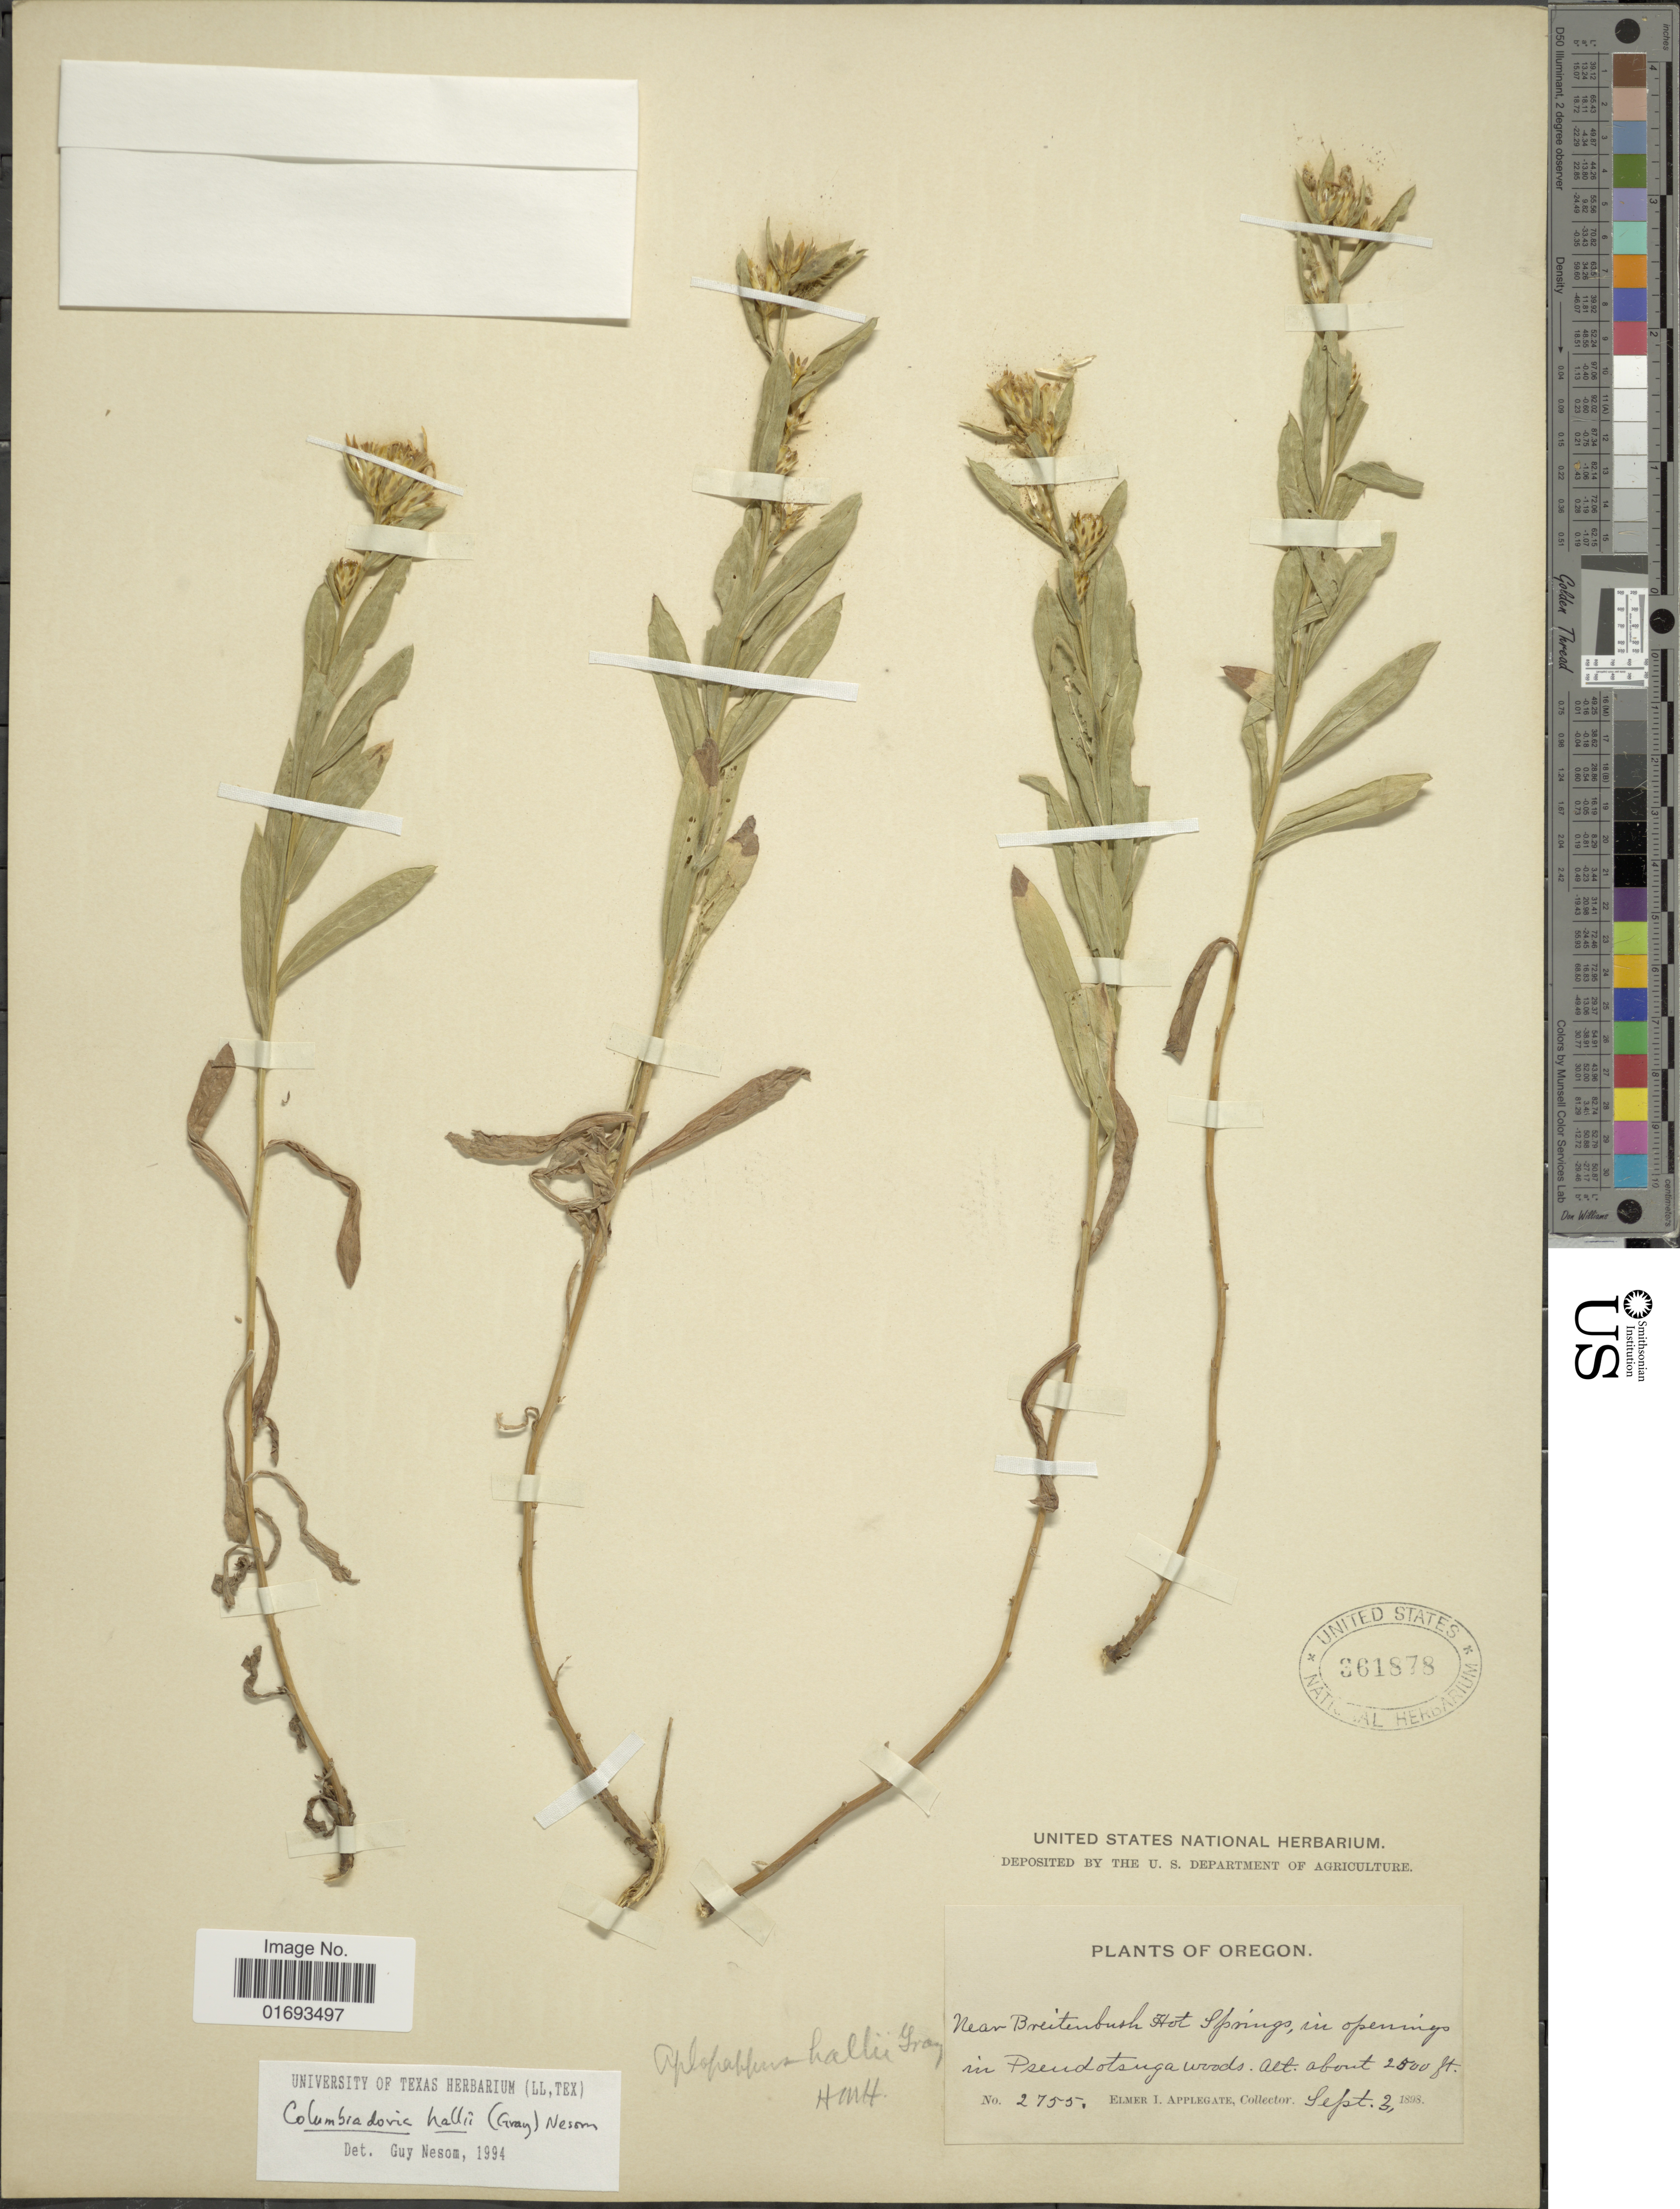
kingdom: Plantae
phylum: Tracheophyta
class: Magnoliopsida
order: Asterales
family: Asteraceae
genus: Columbiadoria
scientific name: Columbiadoria hallii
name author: (A. Gray) G.L. Nesom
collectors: E. I. Applegate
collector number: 2755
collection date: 1898-09-03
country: United States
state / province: Oregon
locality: Near Breitenbush Hot Springs, in openings in Pseudotsuga woods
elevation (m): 762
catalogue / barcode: US 361878